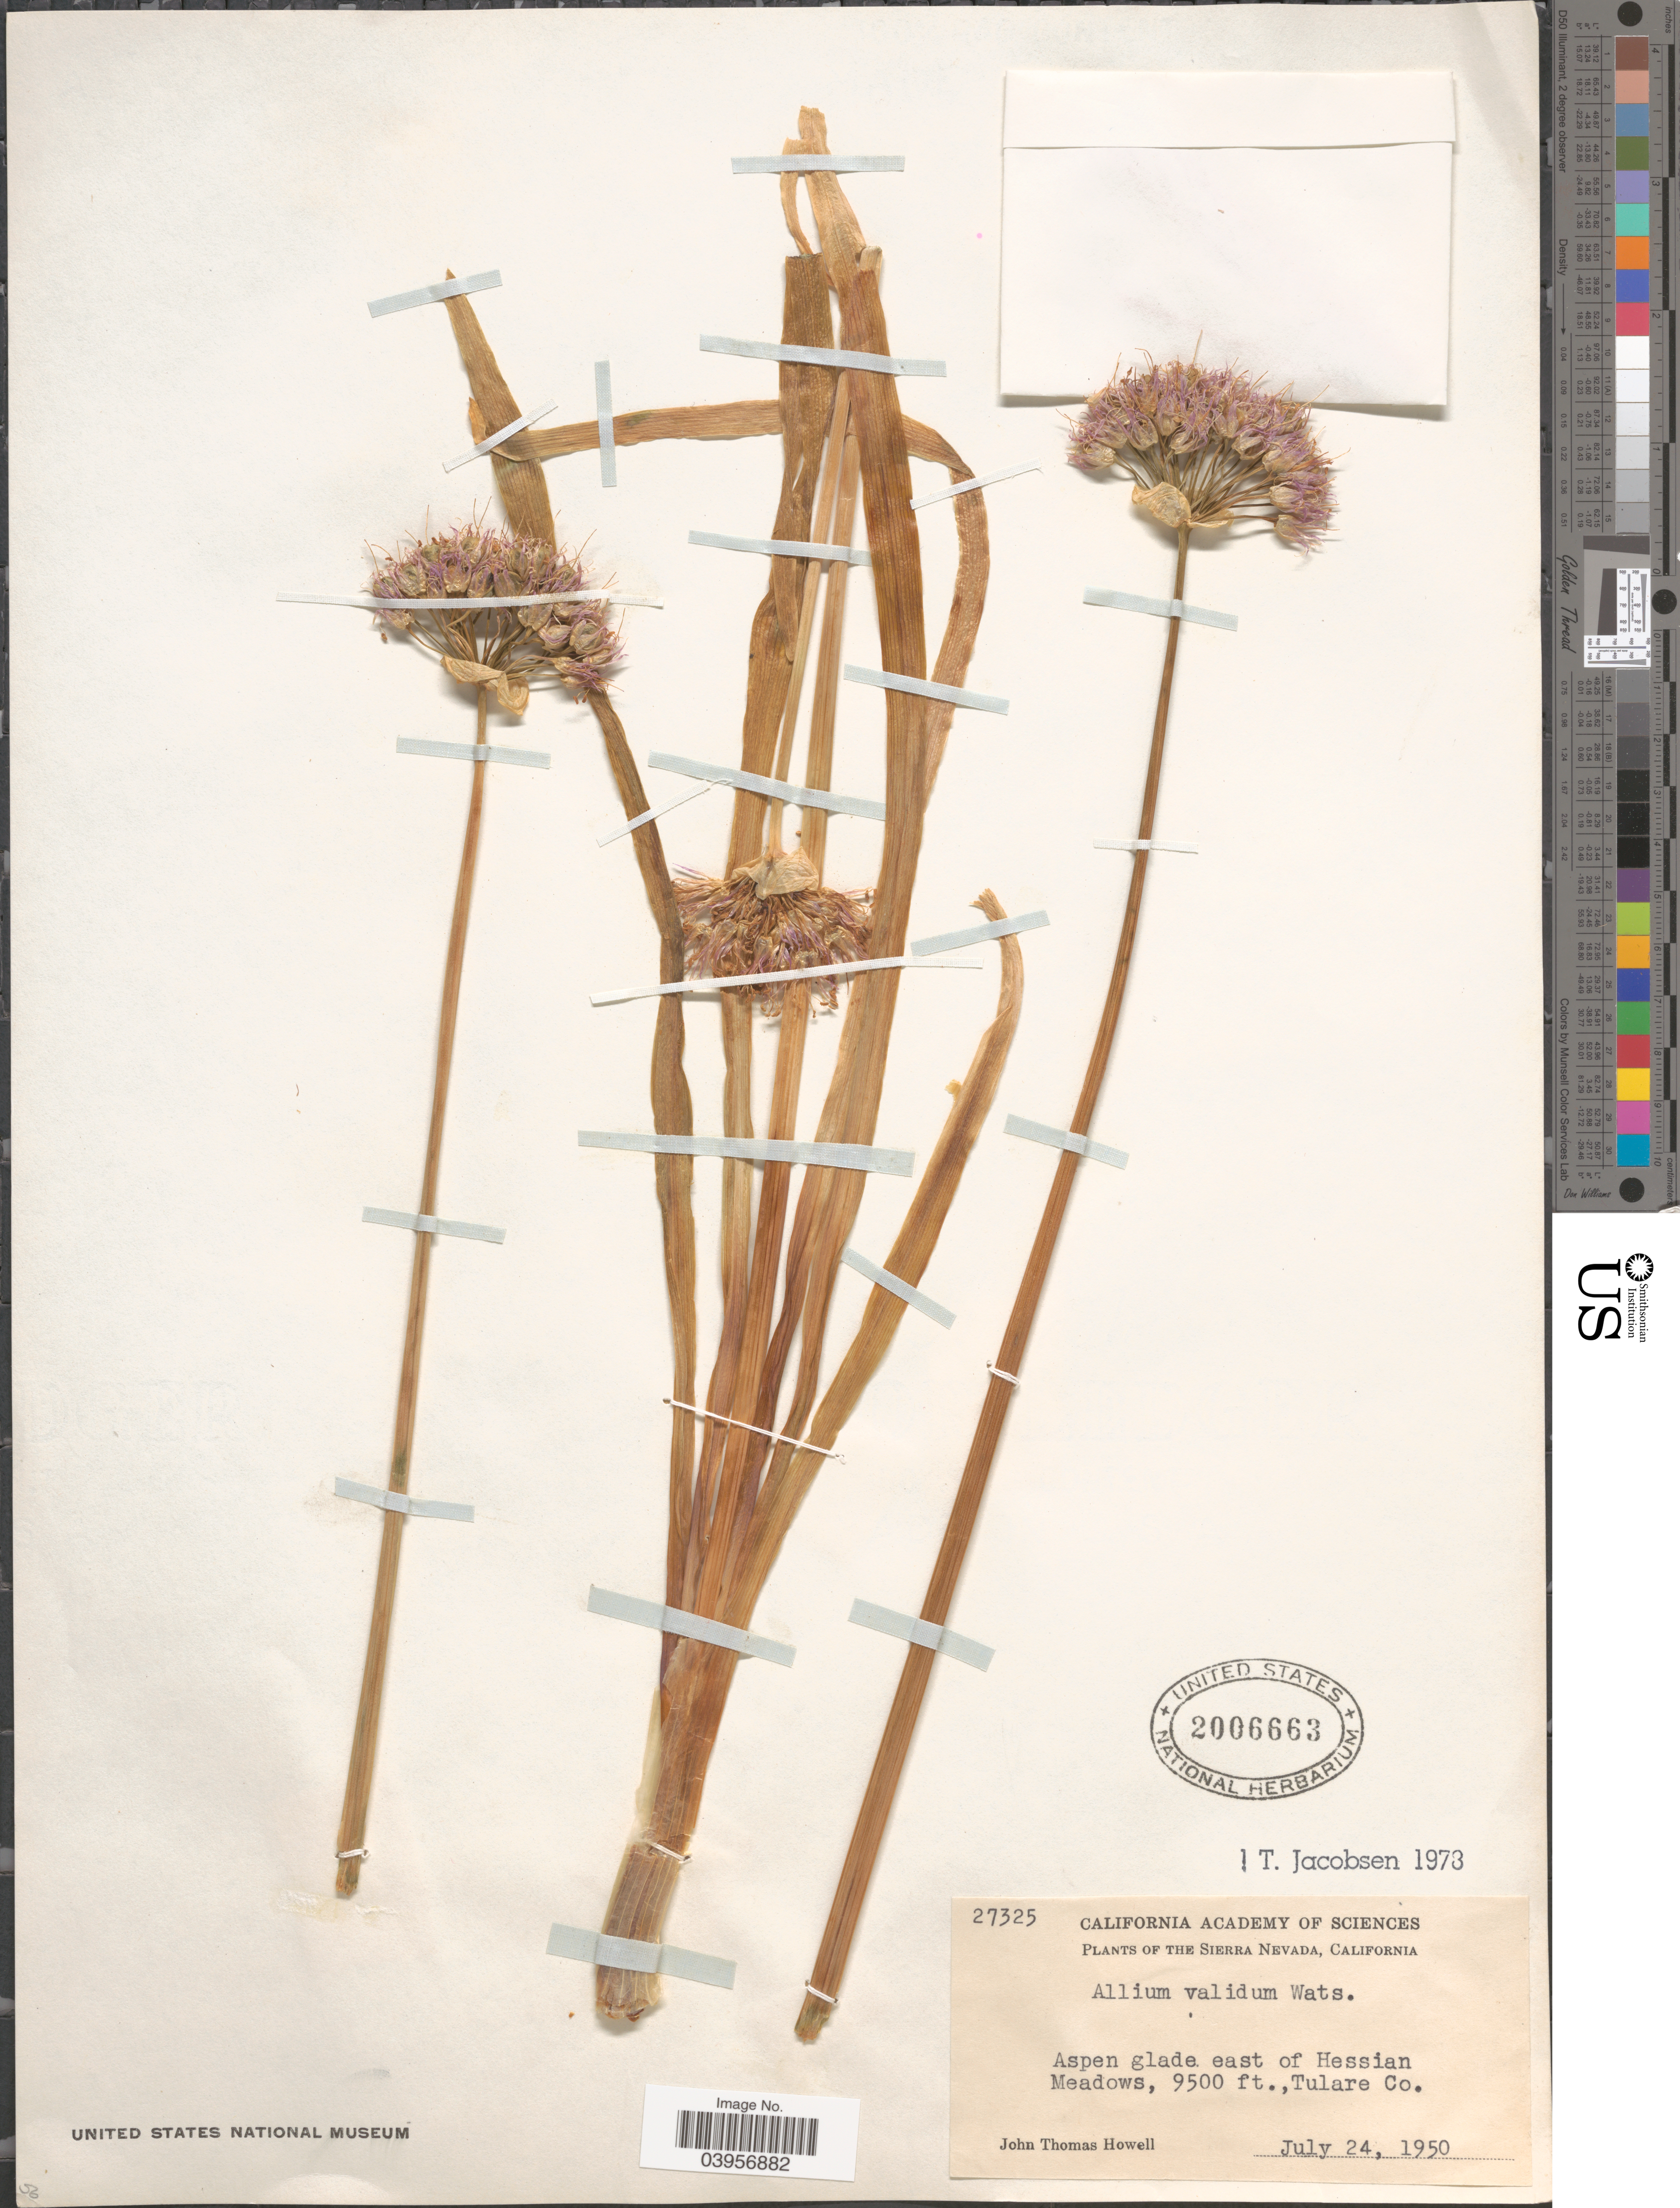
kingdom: Plantae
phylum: Tracheophyta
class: Liliopsida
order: Asparagales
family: Amaryllidaceae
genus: Allium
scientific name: Allium validum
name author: S. Watson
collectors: J. T. Howell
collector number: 27325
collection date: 1950-07-24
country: United States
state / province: California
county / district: Tulare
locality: The Sierra Nevada. Aspen glade east of Hessian Meadows, Tulare Co.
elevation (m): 2896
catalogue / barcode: US 2006663